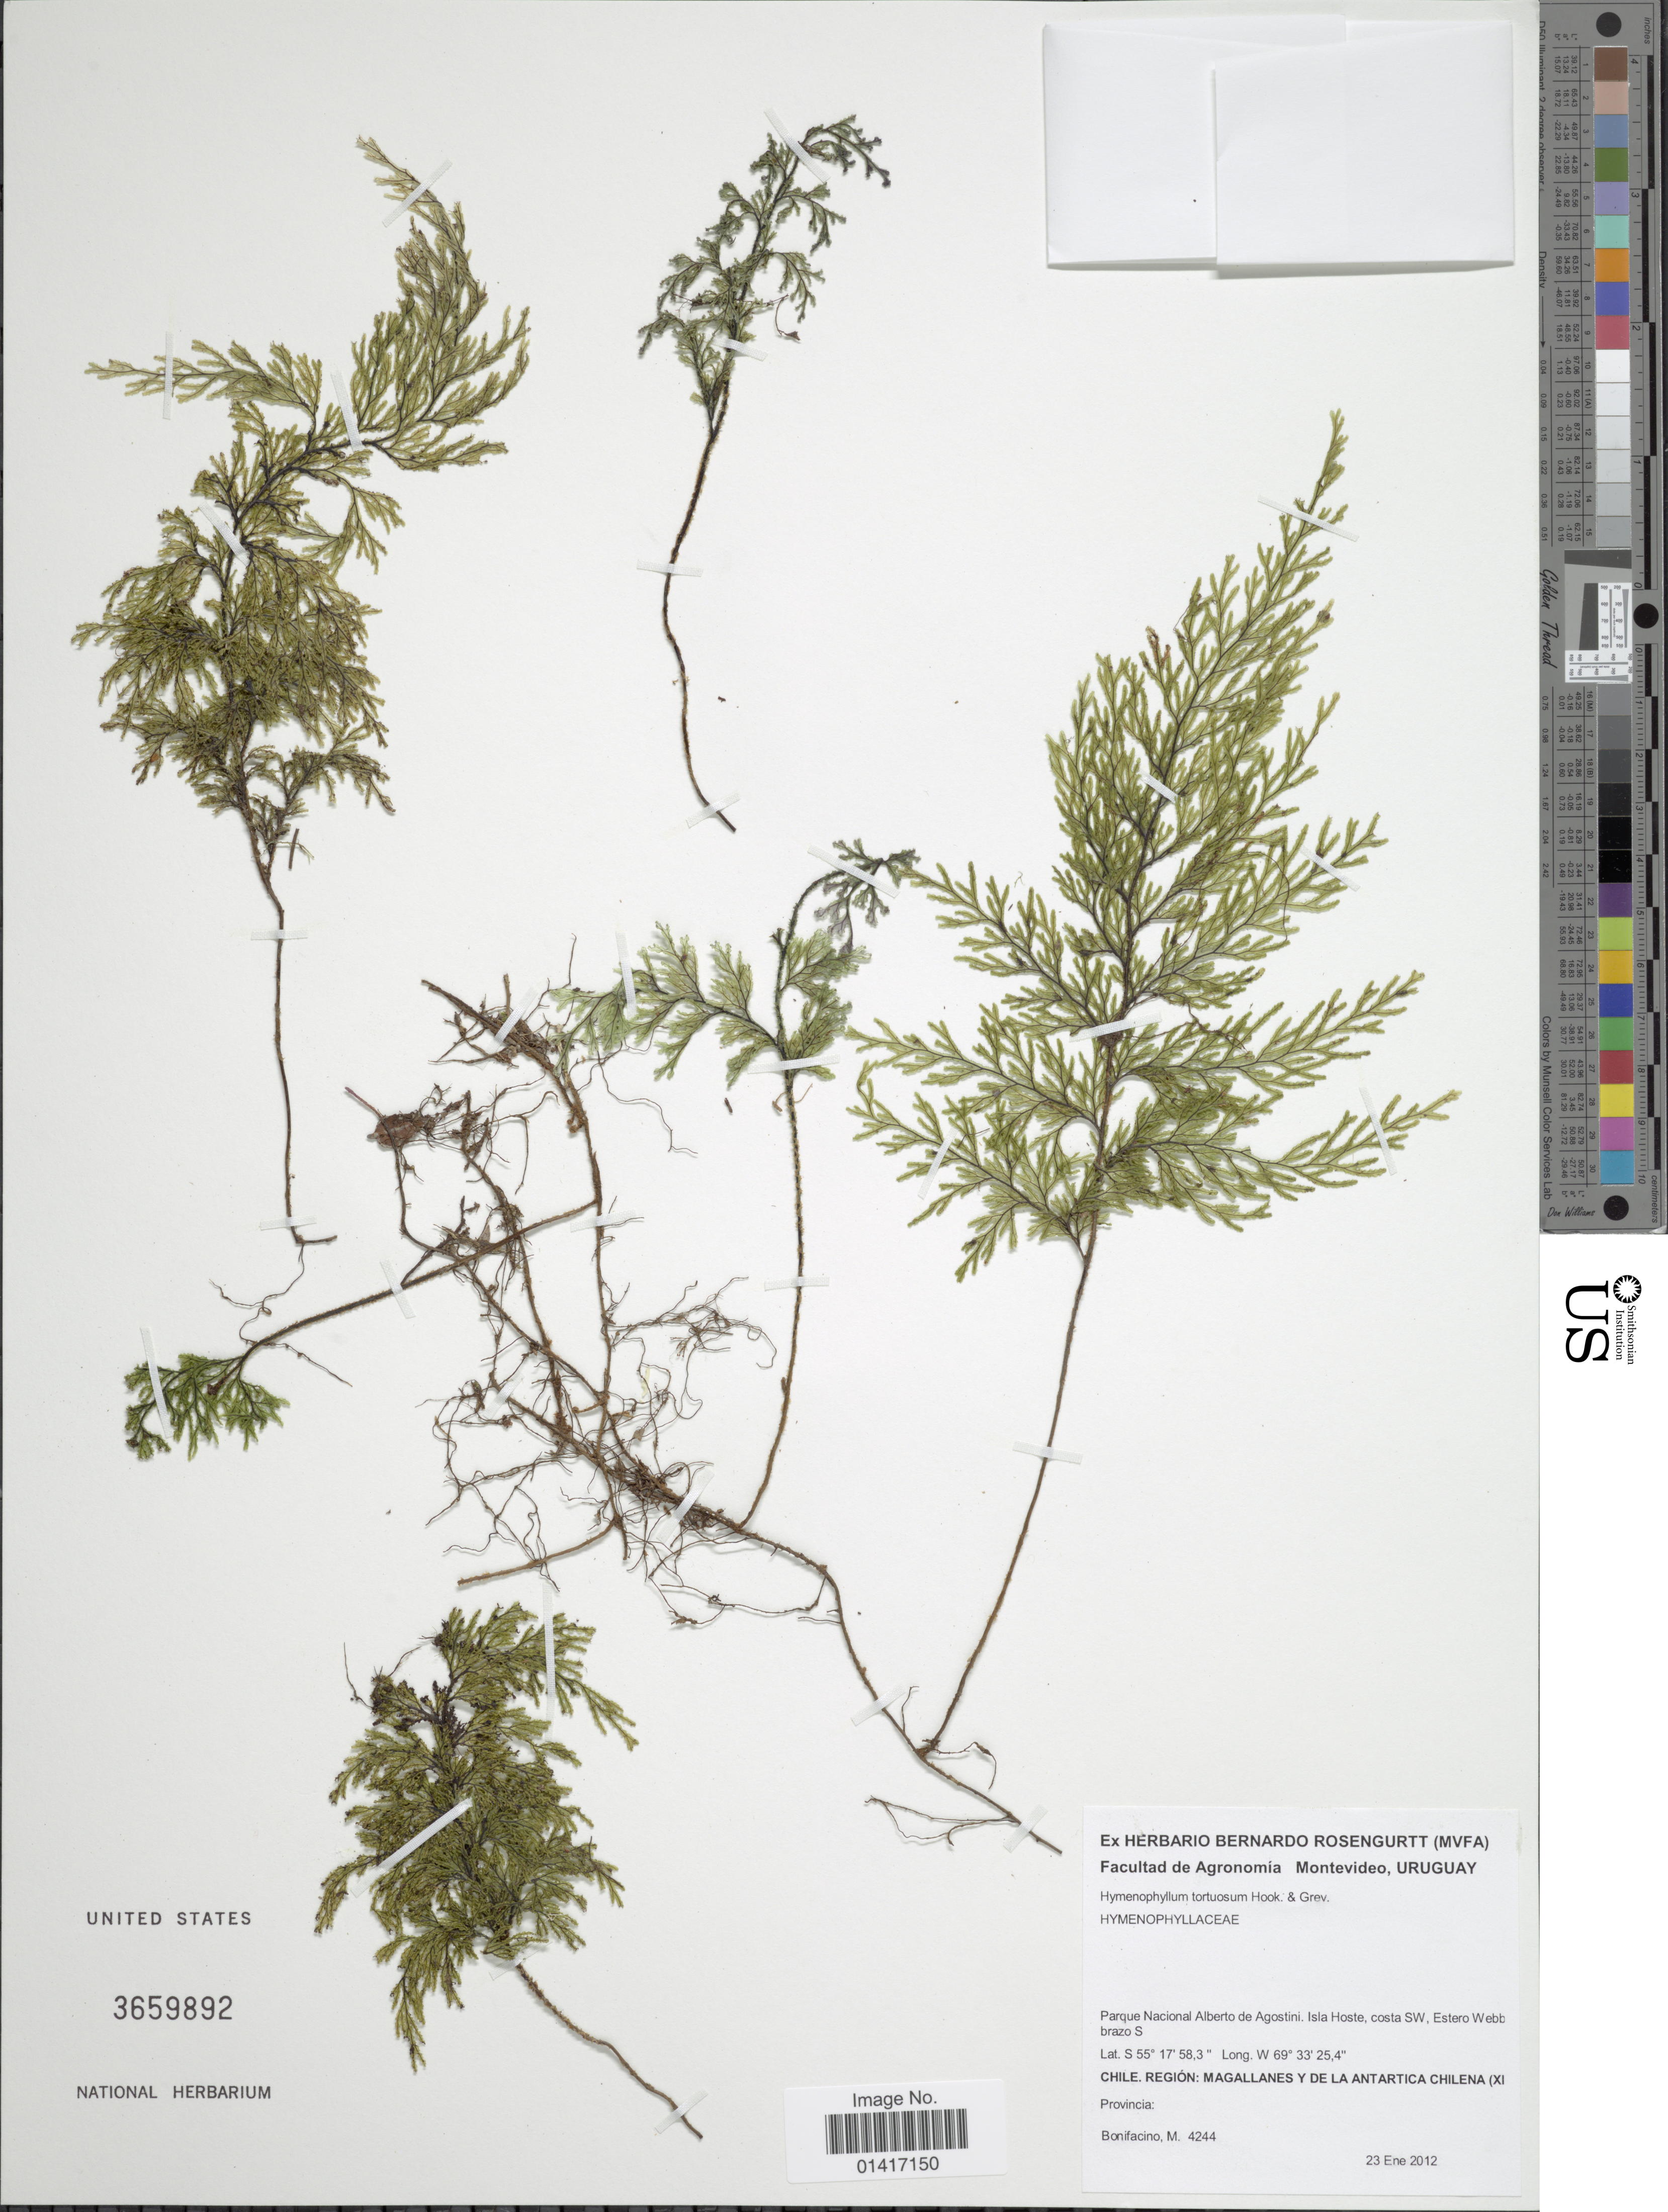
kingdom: Plantae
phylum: Tracheophyta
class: Polypodiopsida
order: Hymenophyllales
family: Hymenophyllaceae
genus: Hymenophyllum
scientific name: Hymenophyllum tortuosum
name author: Hook. & Grev.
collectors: M. Bonifacino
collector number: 4244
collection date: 2012-01-23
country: Chile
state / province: Magallanes y de la Antártica Chilena (XII)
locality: Parque Nacional Alberto de Agostini, Isla Hoste, costa SW, Estero Webb brazo S.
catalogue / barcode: US 3659892